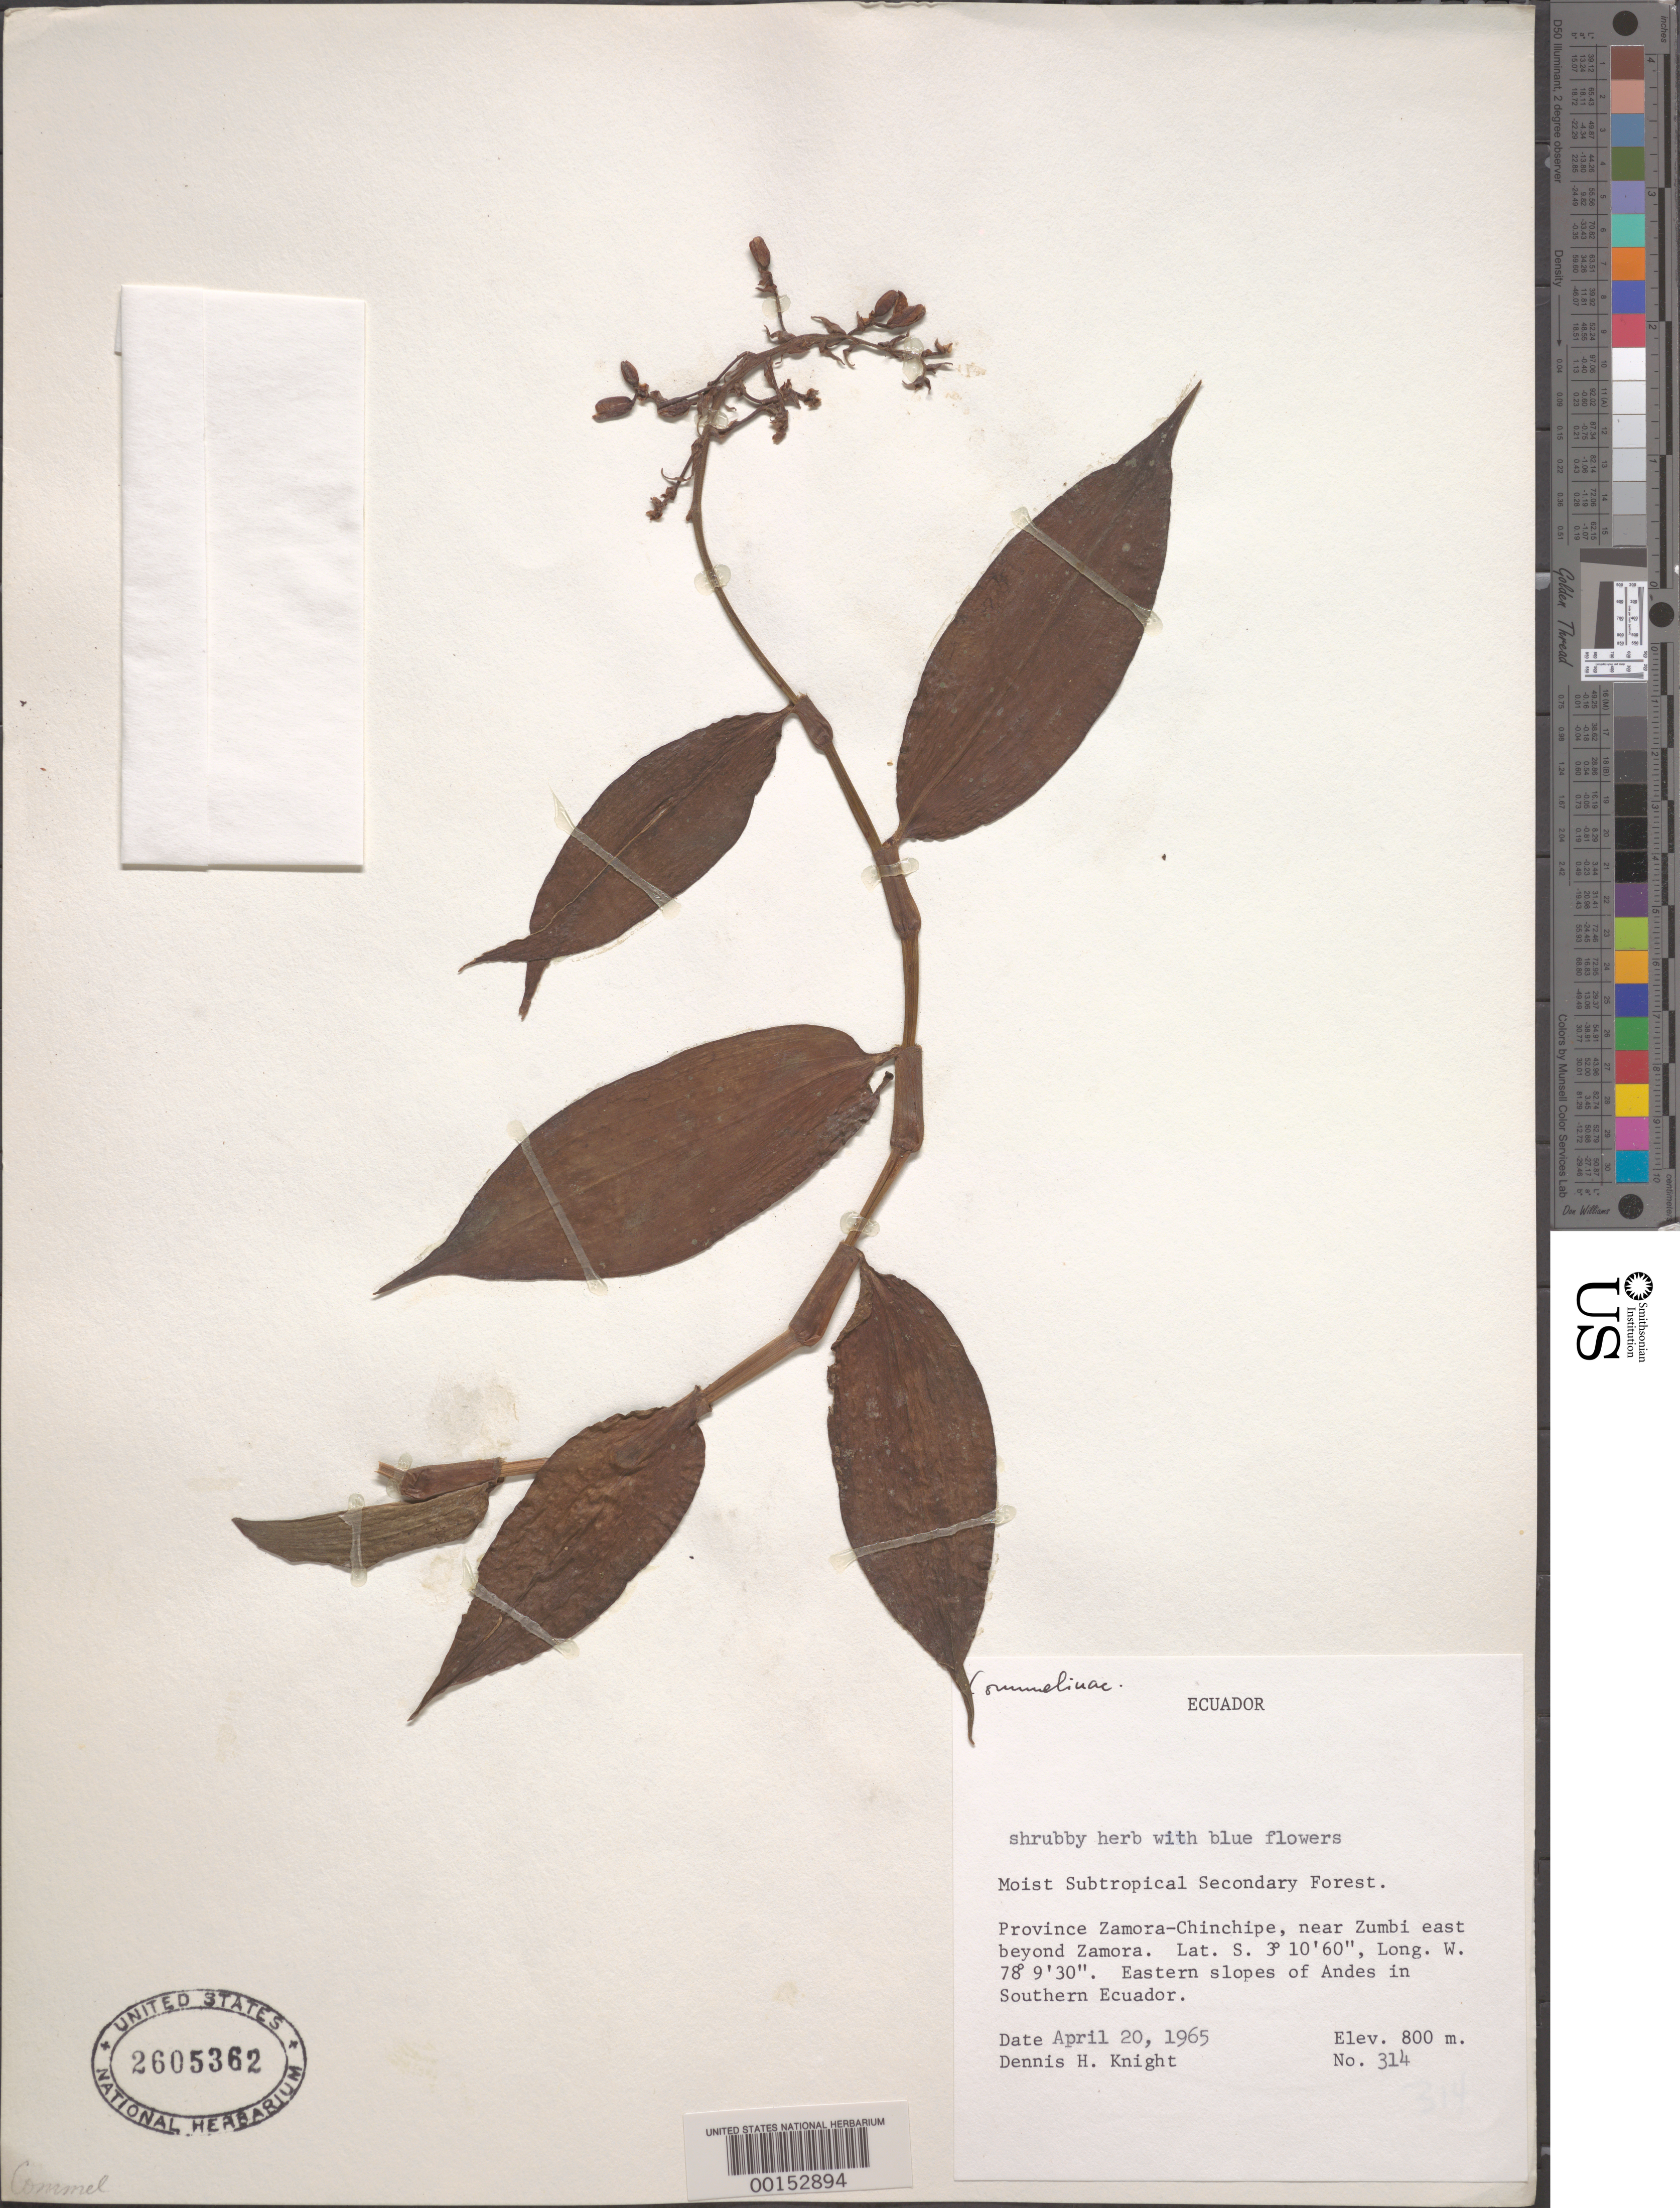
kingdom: Plantae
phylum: Tracheophyta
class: Liliopsida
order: Commelinales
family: Commelinaceae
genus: Dichorisandra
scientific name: Dichorisandra sp.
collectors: D. Knight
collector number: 314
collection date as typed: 20 Apr 1965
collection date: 1965-04-20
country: Ecuador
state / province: Zamora-Chinchipe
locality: Near zumbi, e beyond Zamora, eastern slopes of Andes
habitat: Moist, subtropical secondary forest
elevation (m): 800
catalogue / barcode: US 2605362